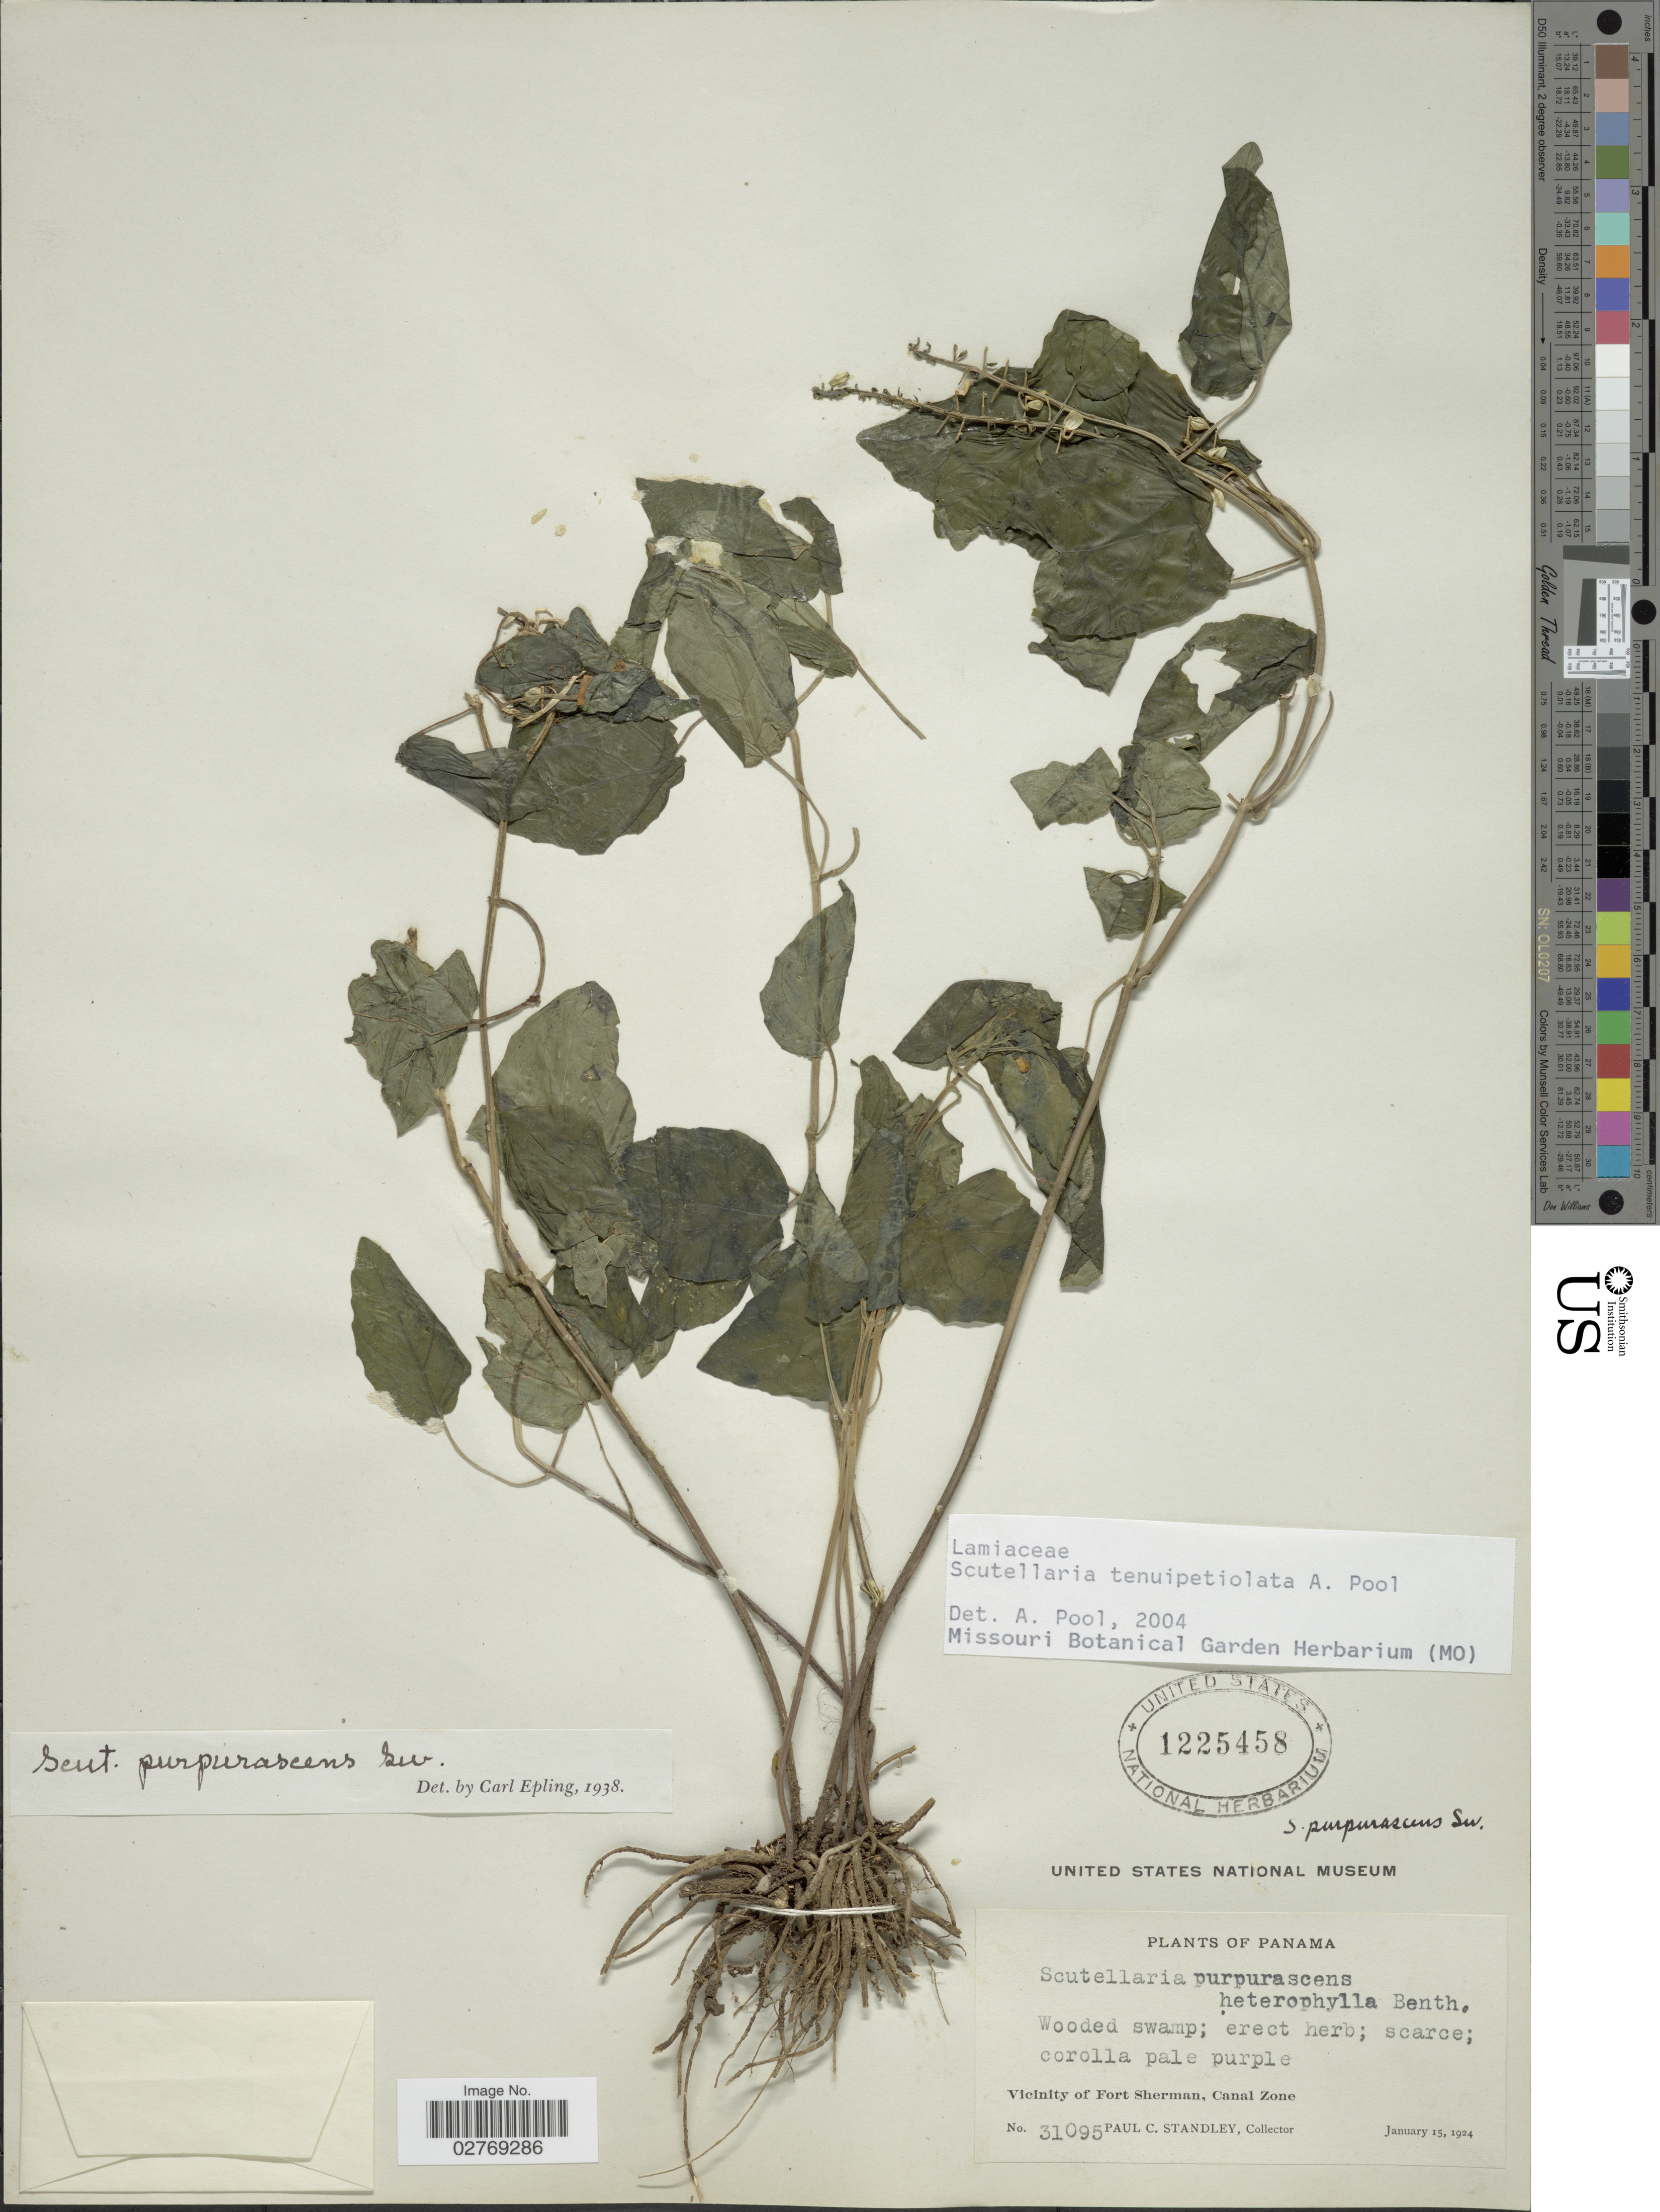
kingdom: Plantae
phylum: Tracheophyta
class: Magnoliopsida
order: Lamiales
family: Lamiaceae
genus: Scutellaria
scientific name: Scutellaria tenuipetiolata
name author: A. Pool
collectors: P. C. Standley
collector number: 31095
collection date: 1924-01-15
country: Panama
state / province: Colón / Panamá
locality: Vicinity of Fort Sherman, Canal Zone.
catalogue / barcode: US 1225458